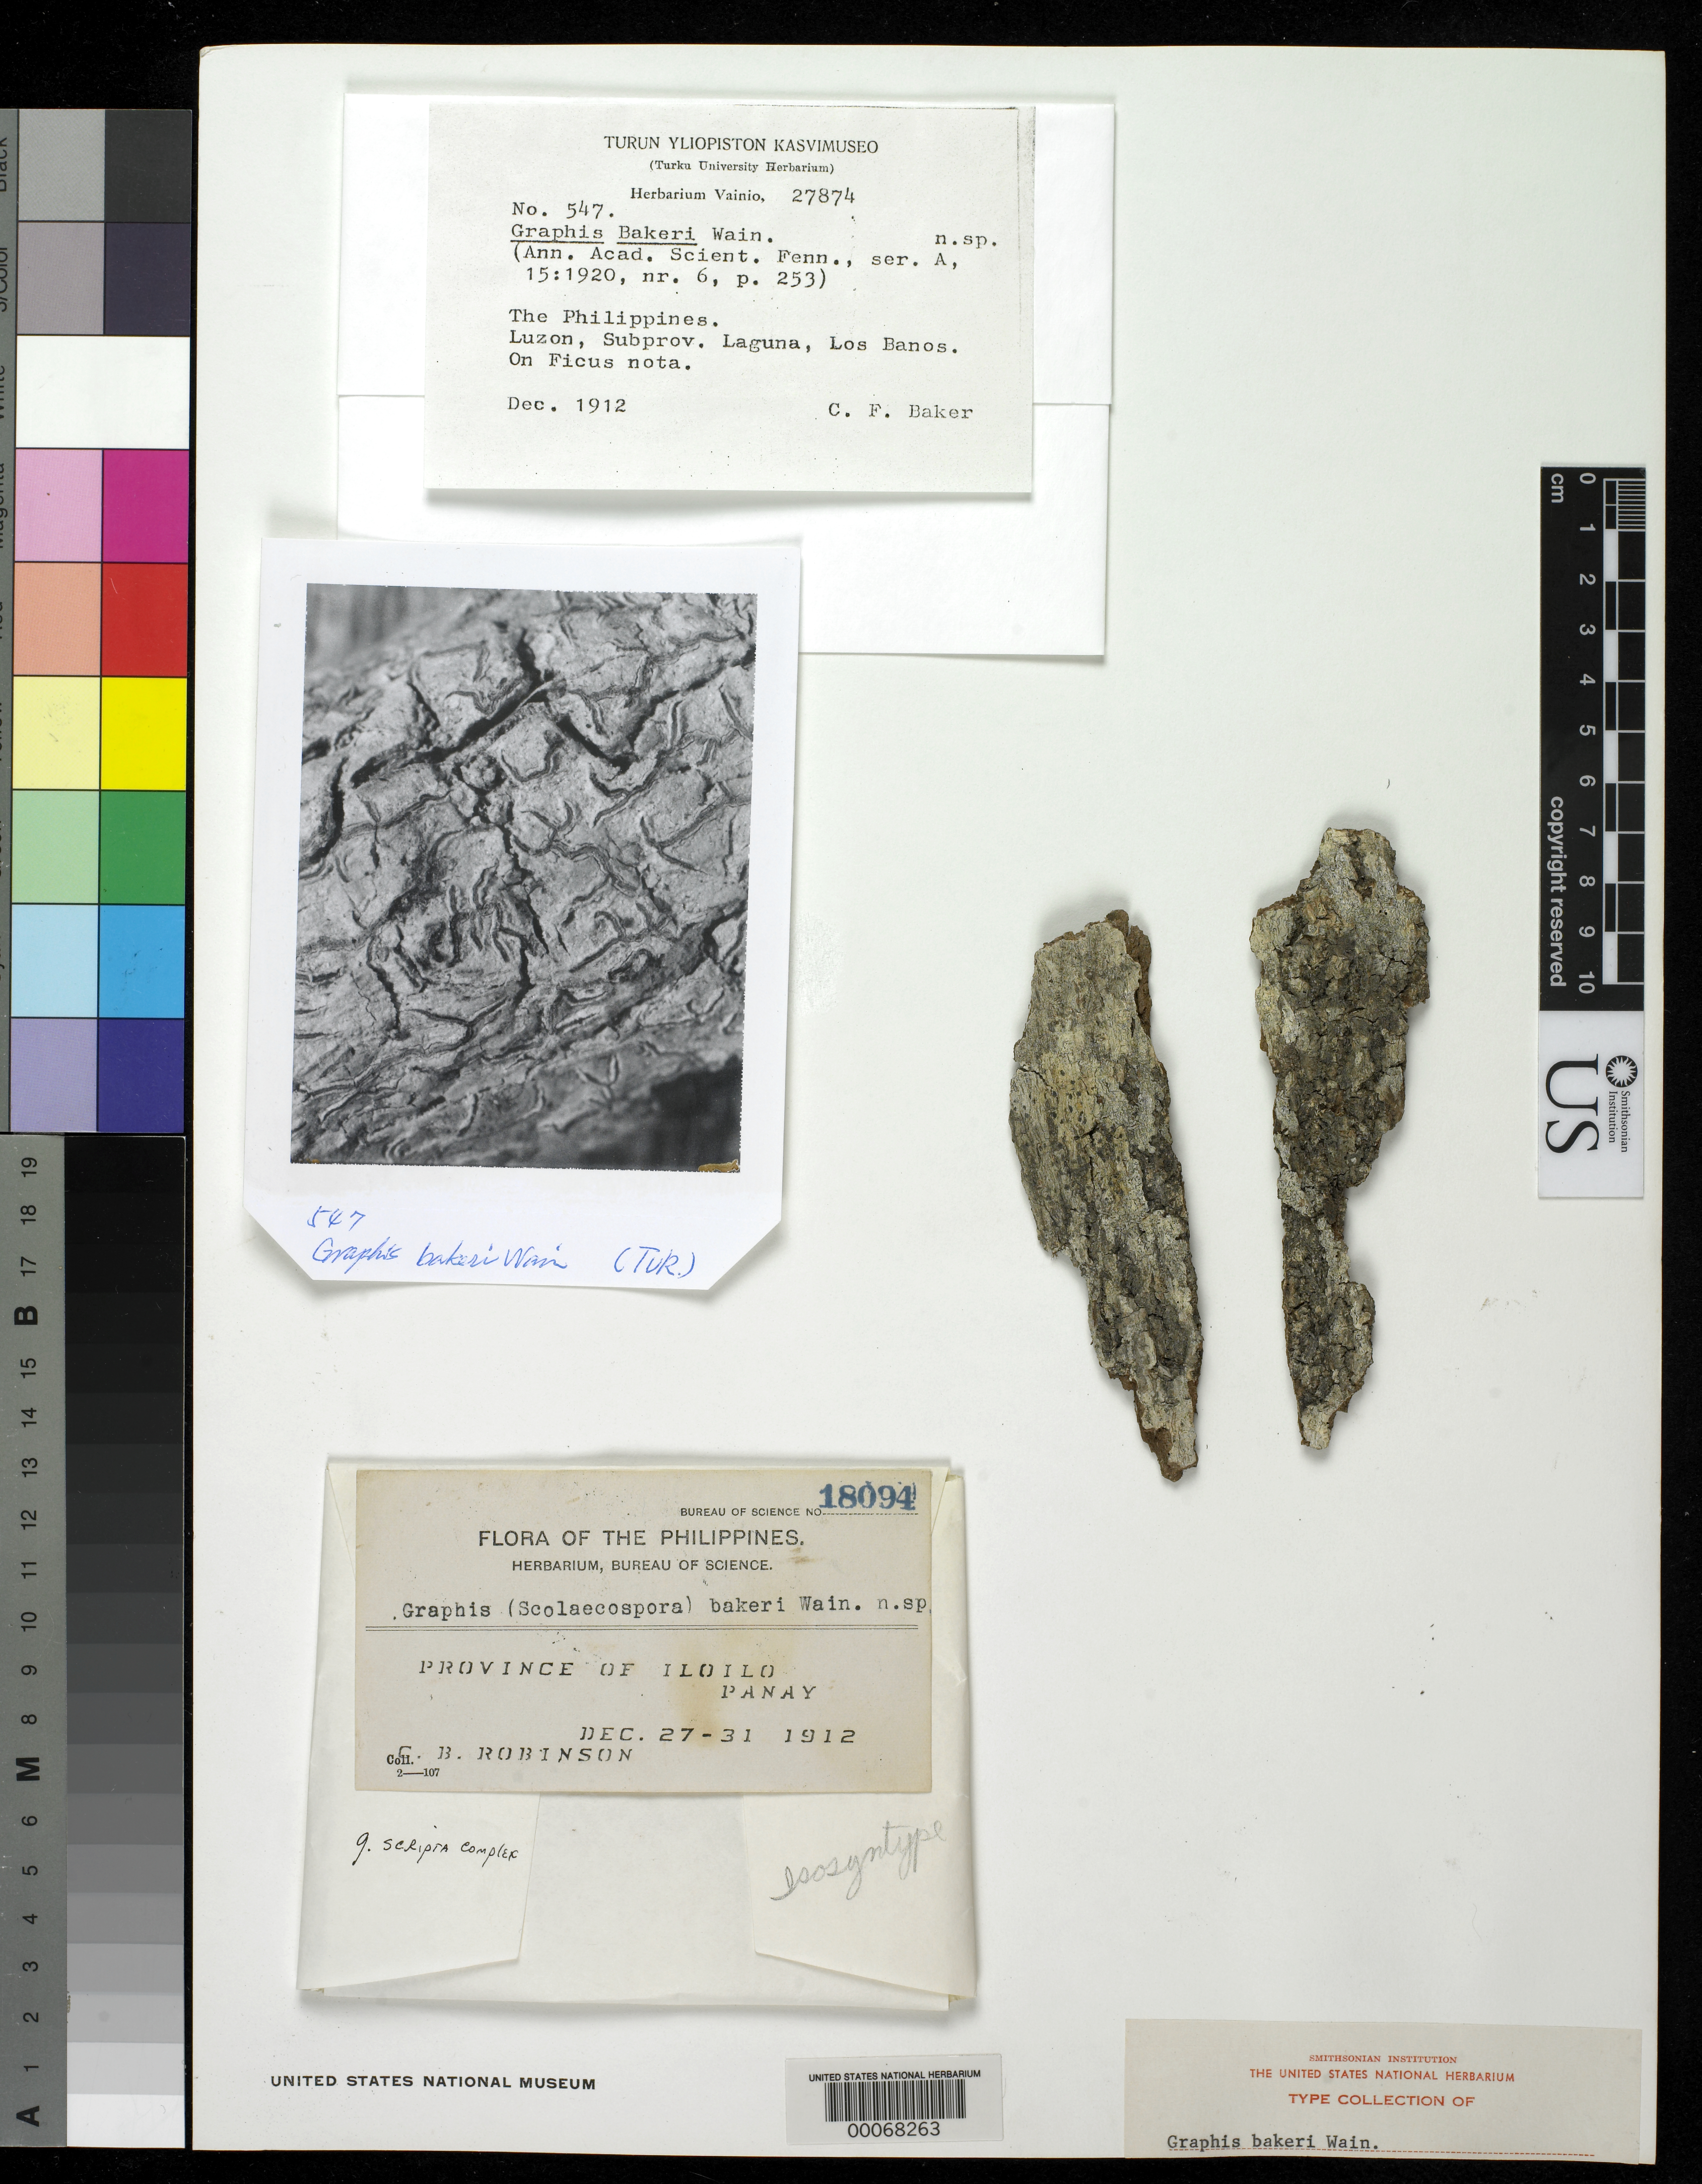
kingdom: Fungi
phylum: Ascomycota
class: Lecanoromycetes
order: Ostropales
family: Graphidaceae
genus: Graphis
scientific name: Graphis bakeri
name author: Vain.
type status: Isosyntype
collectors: C. R. Robinson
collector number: Bur. Sci. 18094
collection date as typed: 27 Dec 1912 to 31 Dec 1912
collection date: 1912-12-27/1912-12-31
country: Philippines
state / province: Western Visayas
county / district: Iloilo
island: Panay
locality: Iloilo.